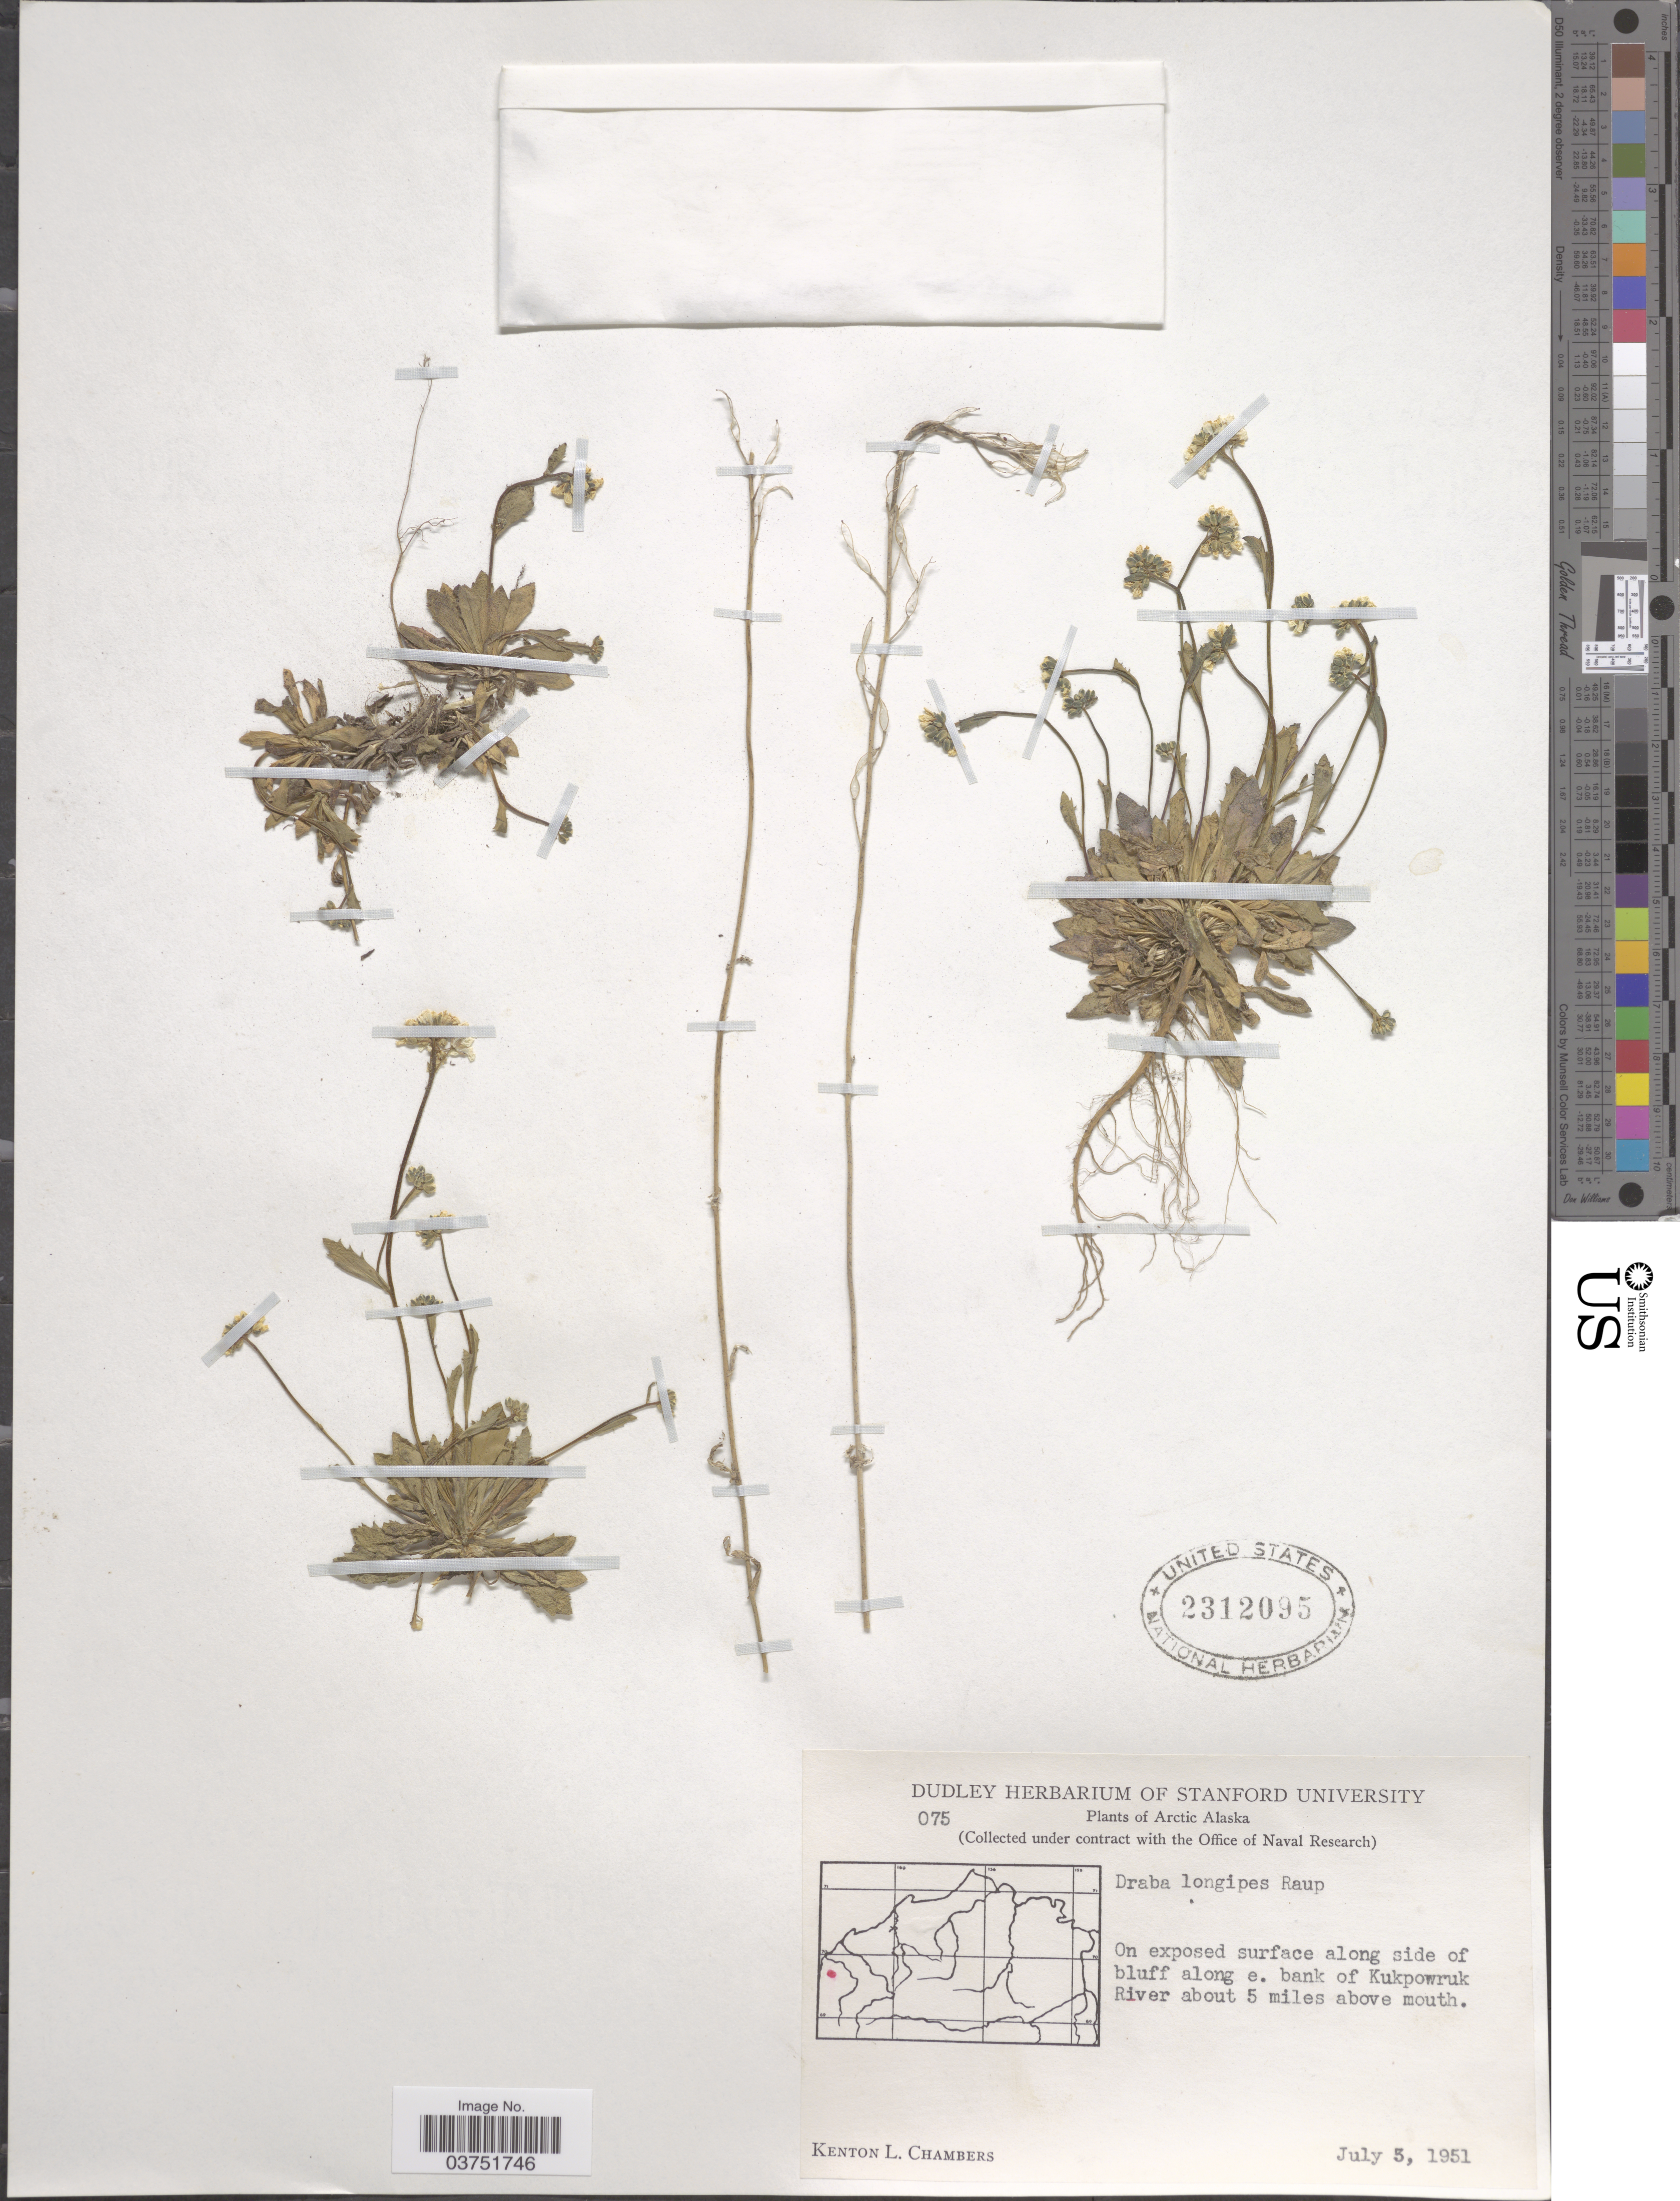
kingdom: Plantae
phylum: Tracheophyta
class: Magnoliopsida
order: Brassicales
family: Brassicaceae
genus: Draba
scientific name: Draba longipes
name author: Raup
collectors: K. L. Chambers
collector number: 75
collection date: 1951-07-03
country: United States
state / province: Alaska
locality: Arctic Alaska. On exposed surface along side of bluff along e. bank of Kukpowruk River about 5 miles above mouth.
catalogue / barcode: US 2312095